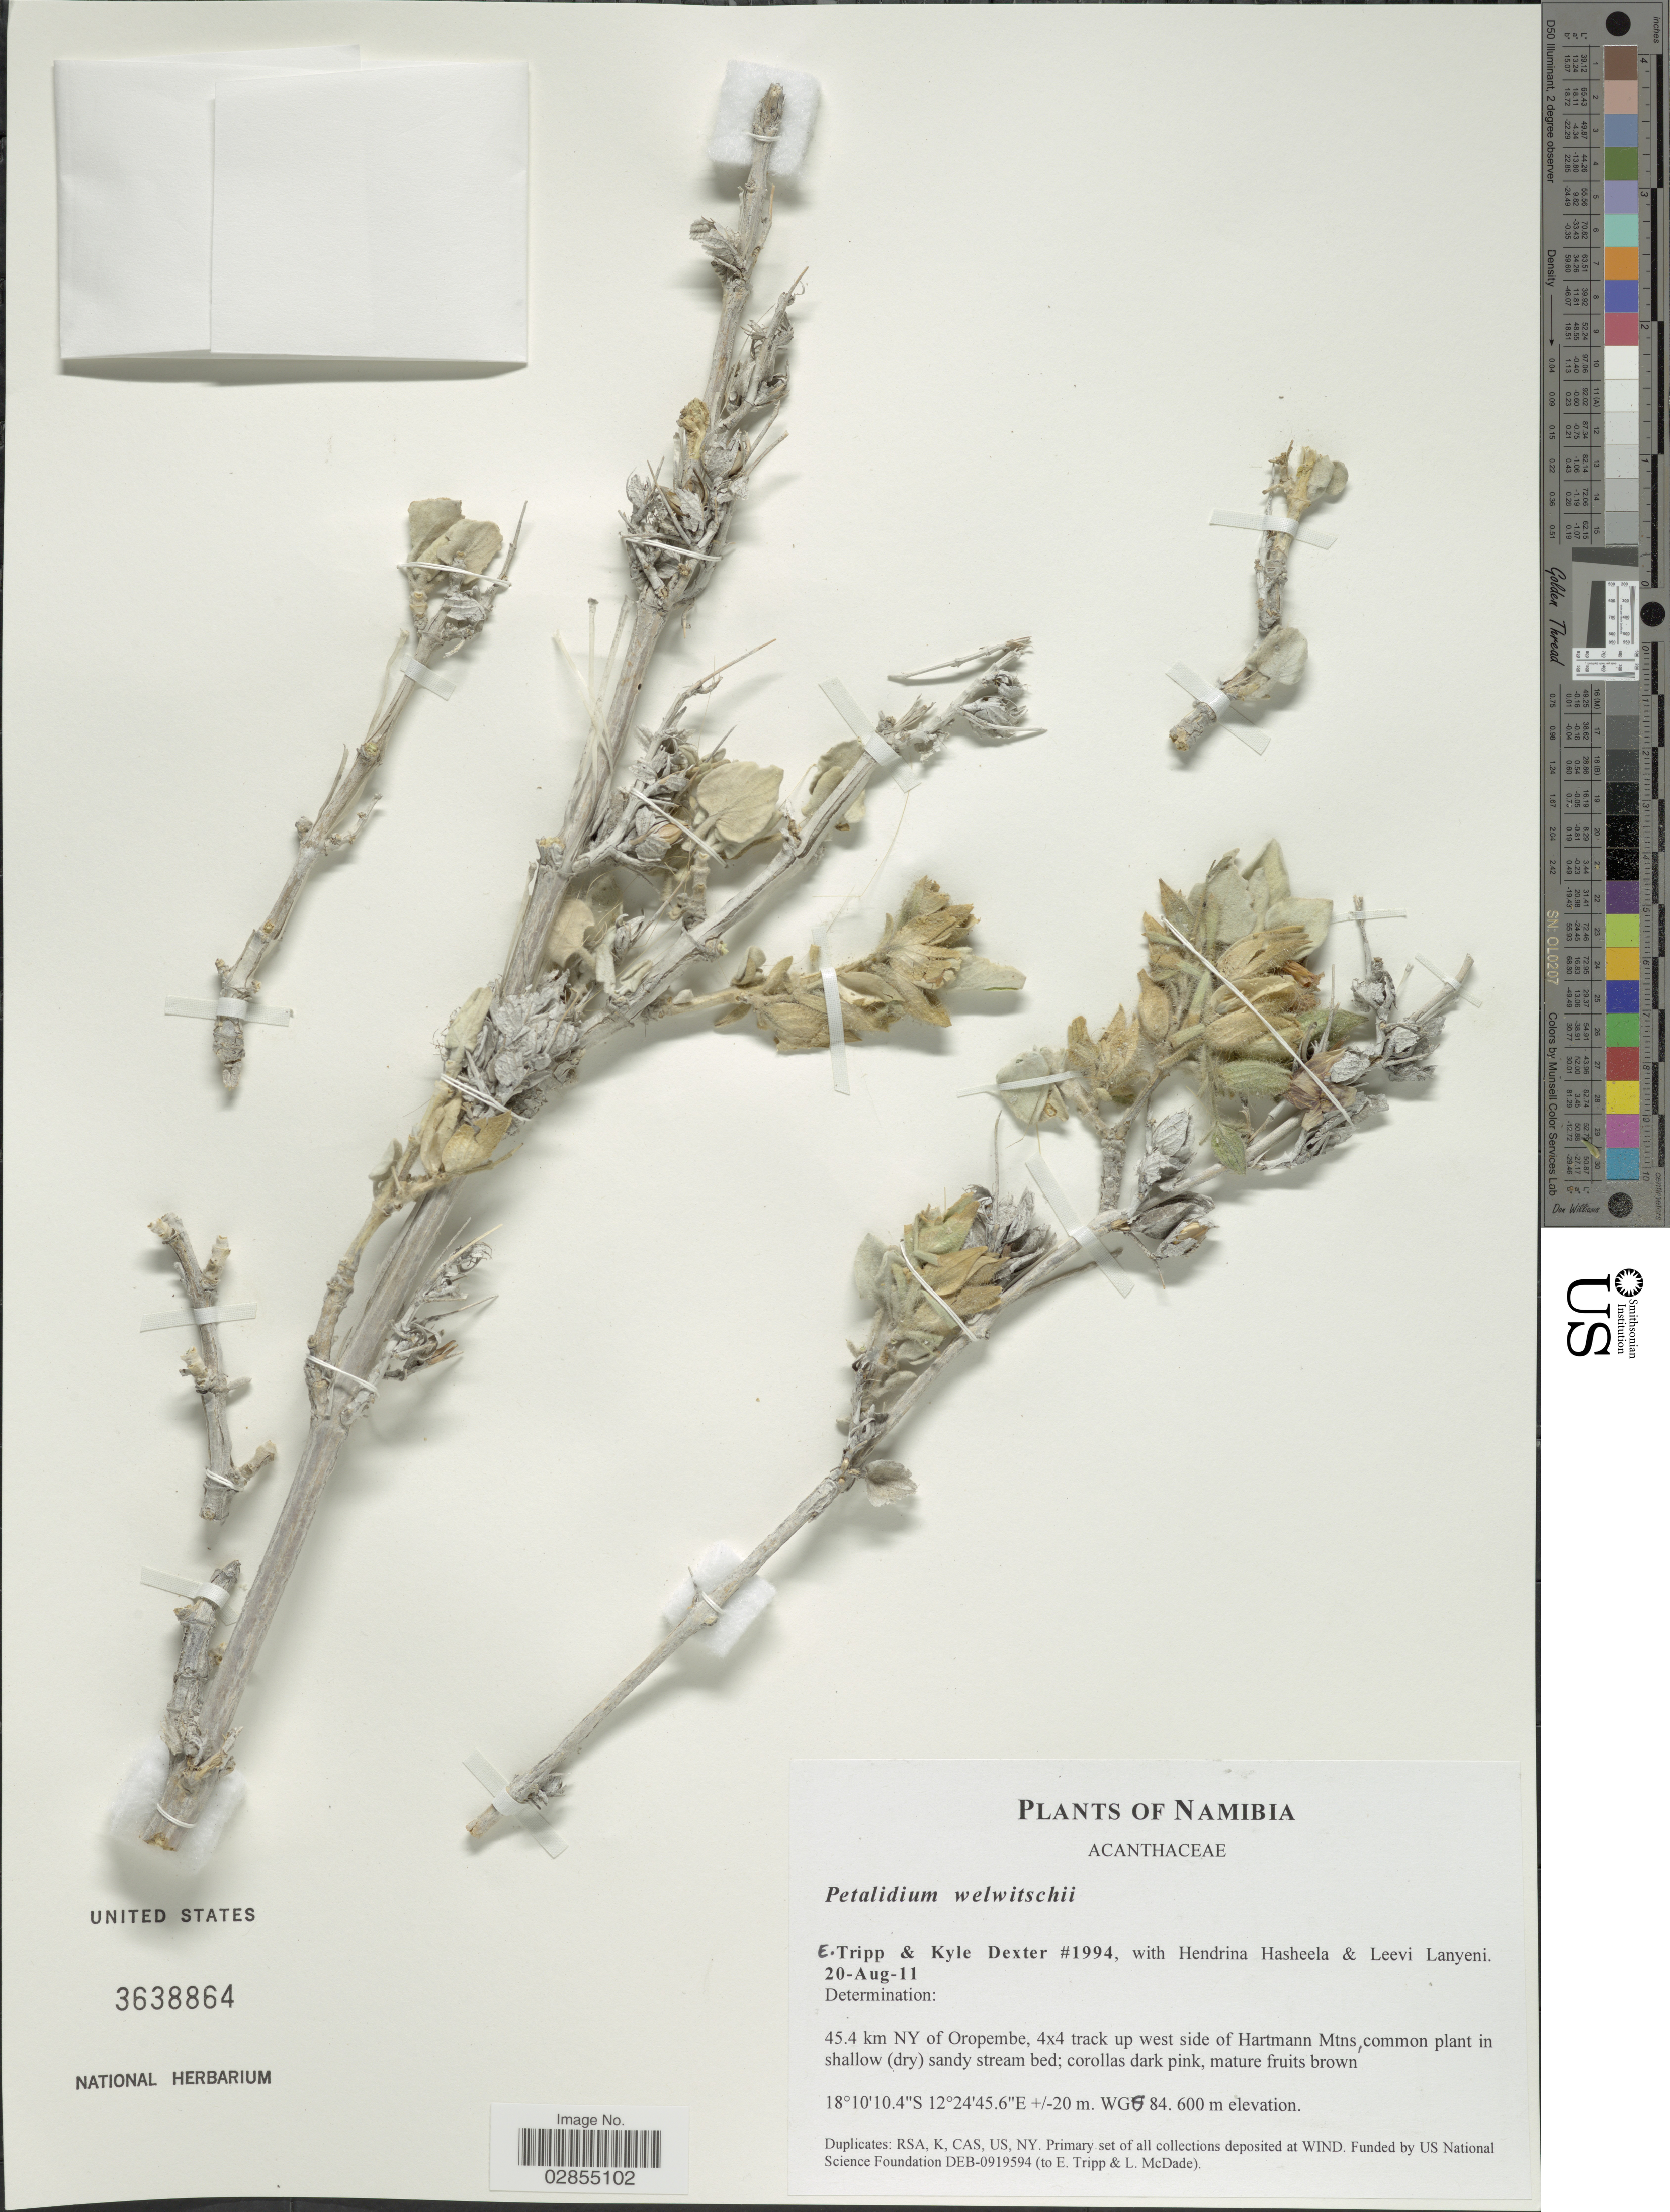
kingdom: Plantae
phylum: Tracheophyta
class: Magnoliopsida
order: Lamiales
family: Acanthaceae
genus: Petalidium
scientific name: Petalidium welwitschii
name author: S. Moore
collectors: E. Tripp, K. Dexter, H. Hasheela & L. Lanyeni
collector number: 1994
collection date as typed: Transcribed d/m/y: 20/8/11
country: Namibia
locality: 45.4 km NY of Oropembe, 4x4 track up west side of Hartmann Mtns.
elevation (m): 600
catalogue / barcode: US 3638864